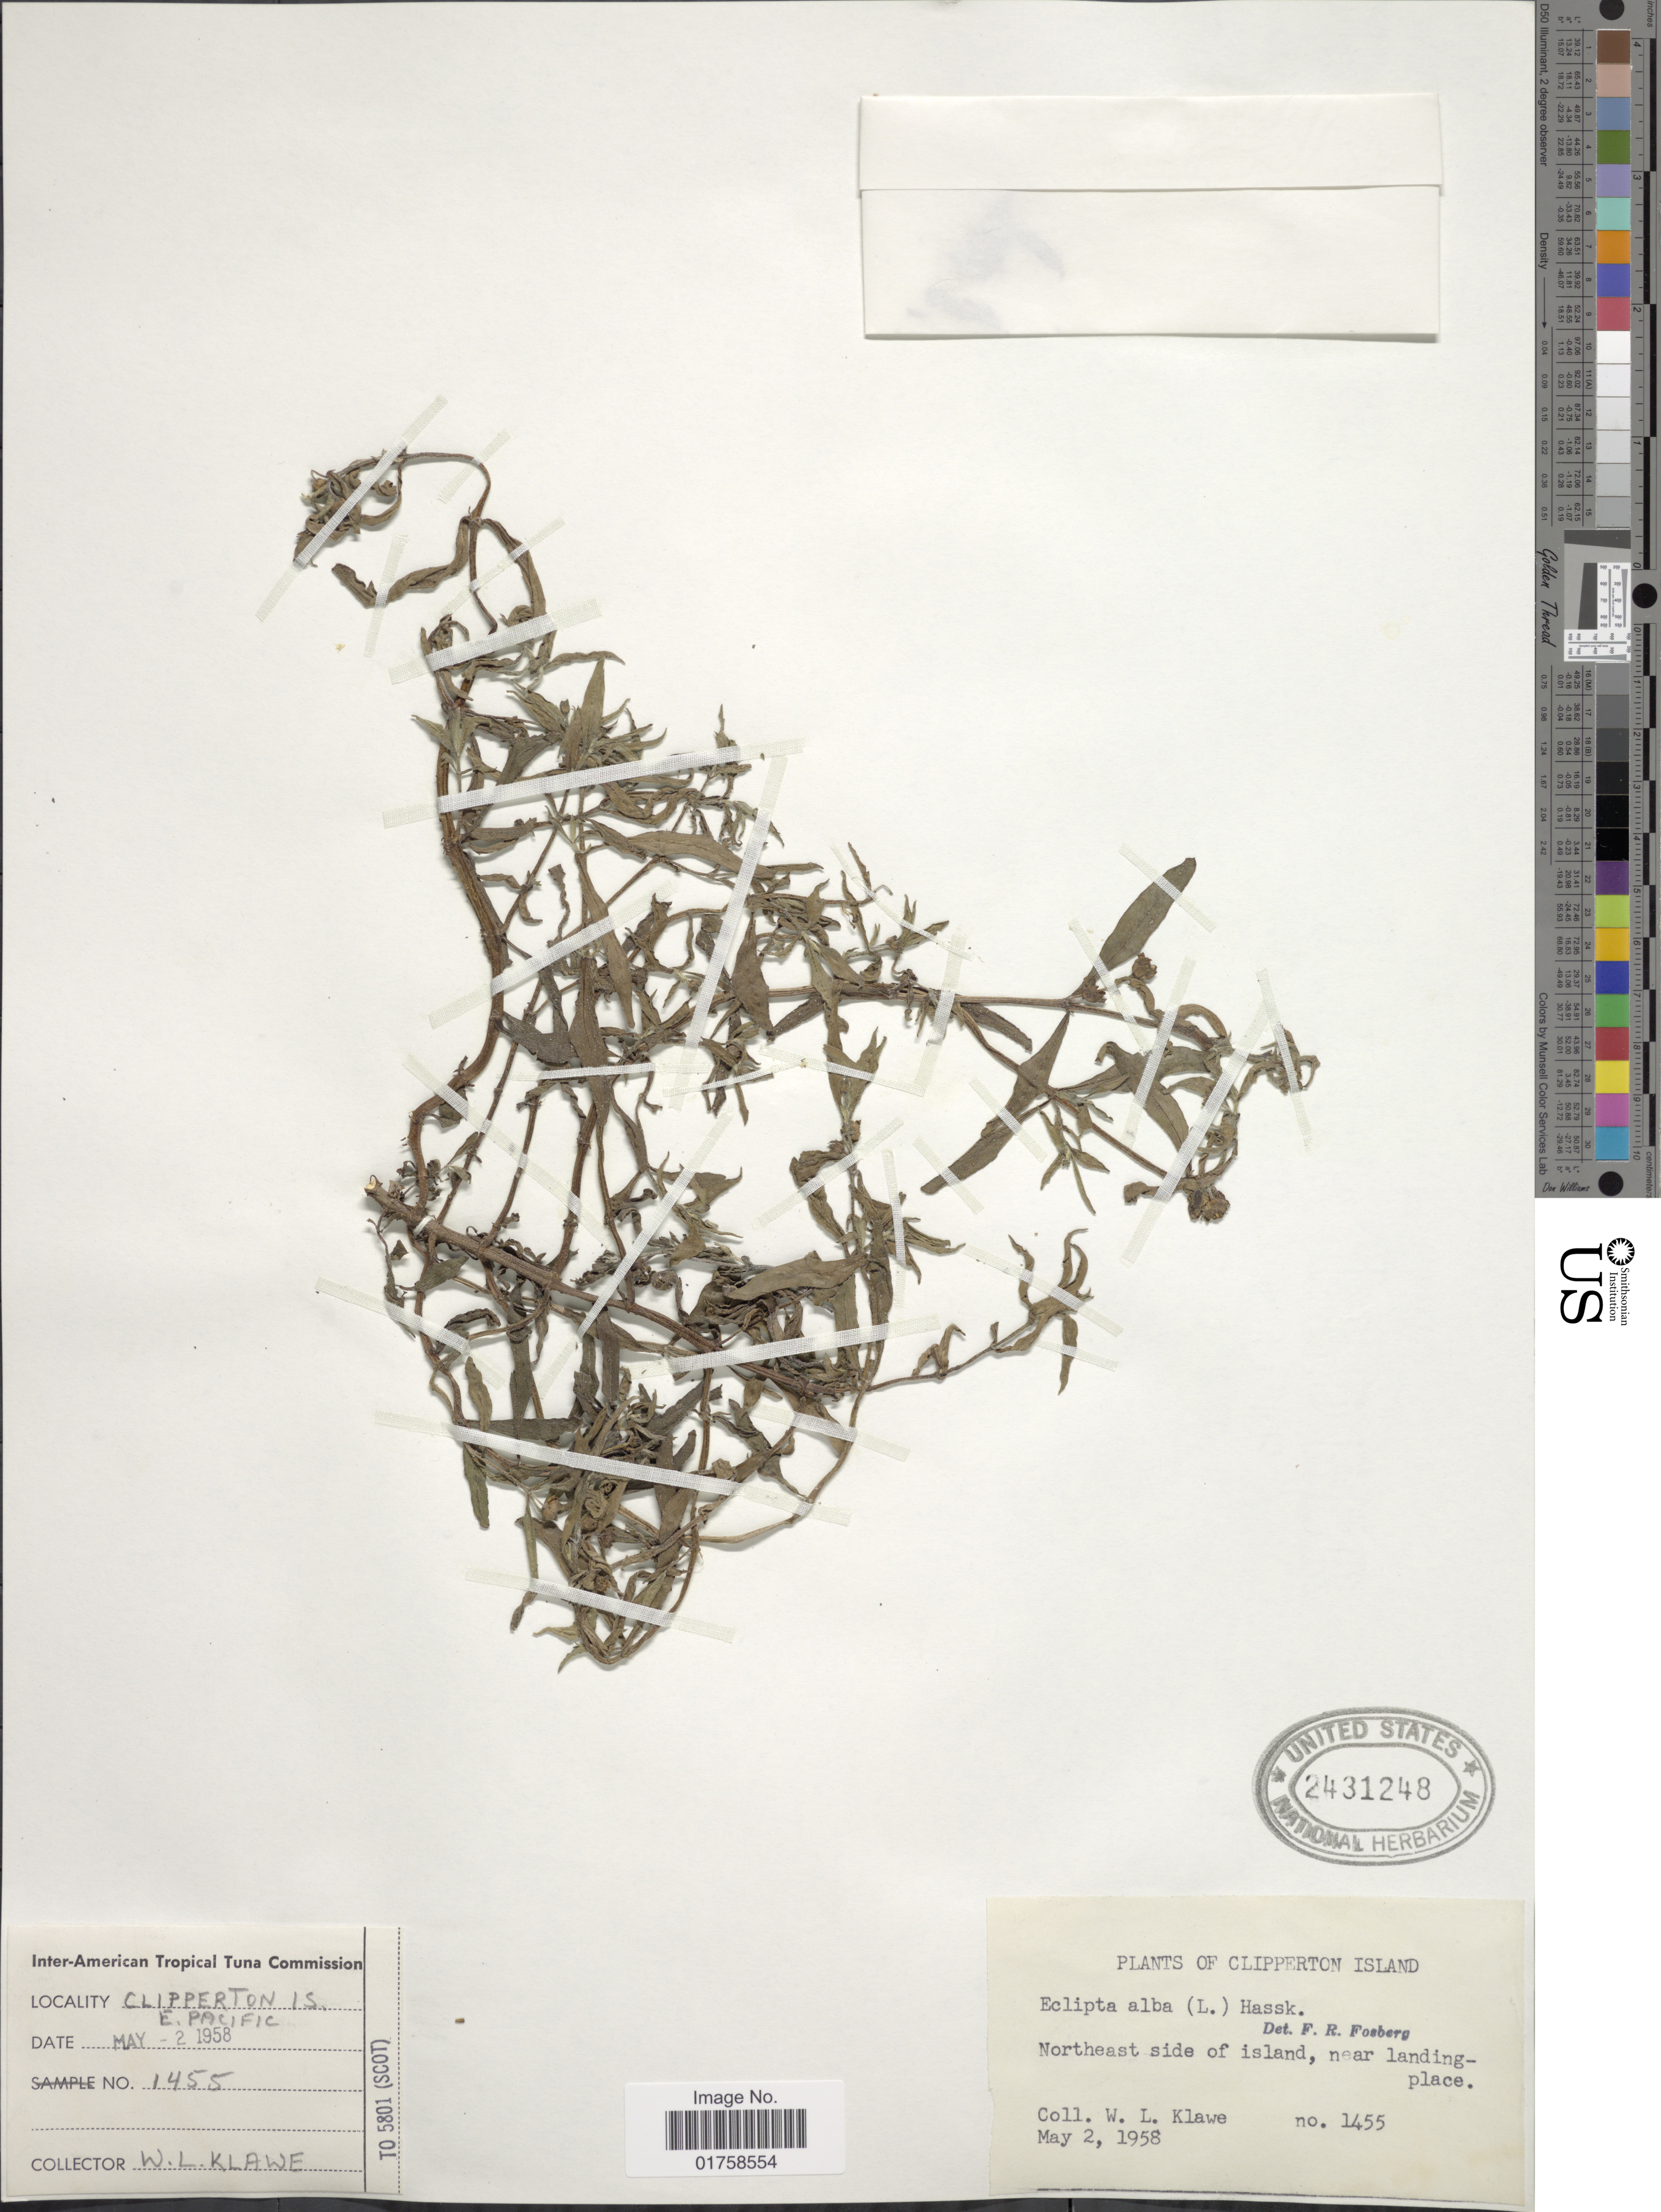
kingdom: Plantae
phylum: Tracheophyta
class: Magnoliopsida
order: Asterales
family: Asteraceae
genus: Eclipta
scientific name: Eclipta alba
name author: (L.) Hassk.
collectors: W. Klawe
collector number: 1455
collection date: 1958-05-02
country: Central Am. Pac. Islands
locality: Clipperton Island. Northeast side island, near landingplace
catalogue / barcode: US 2431248